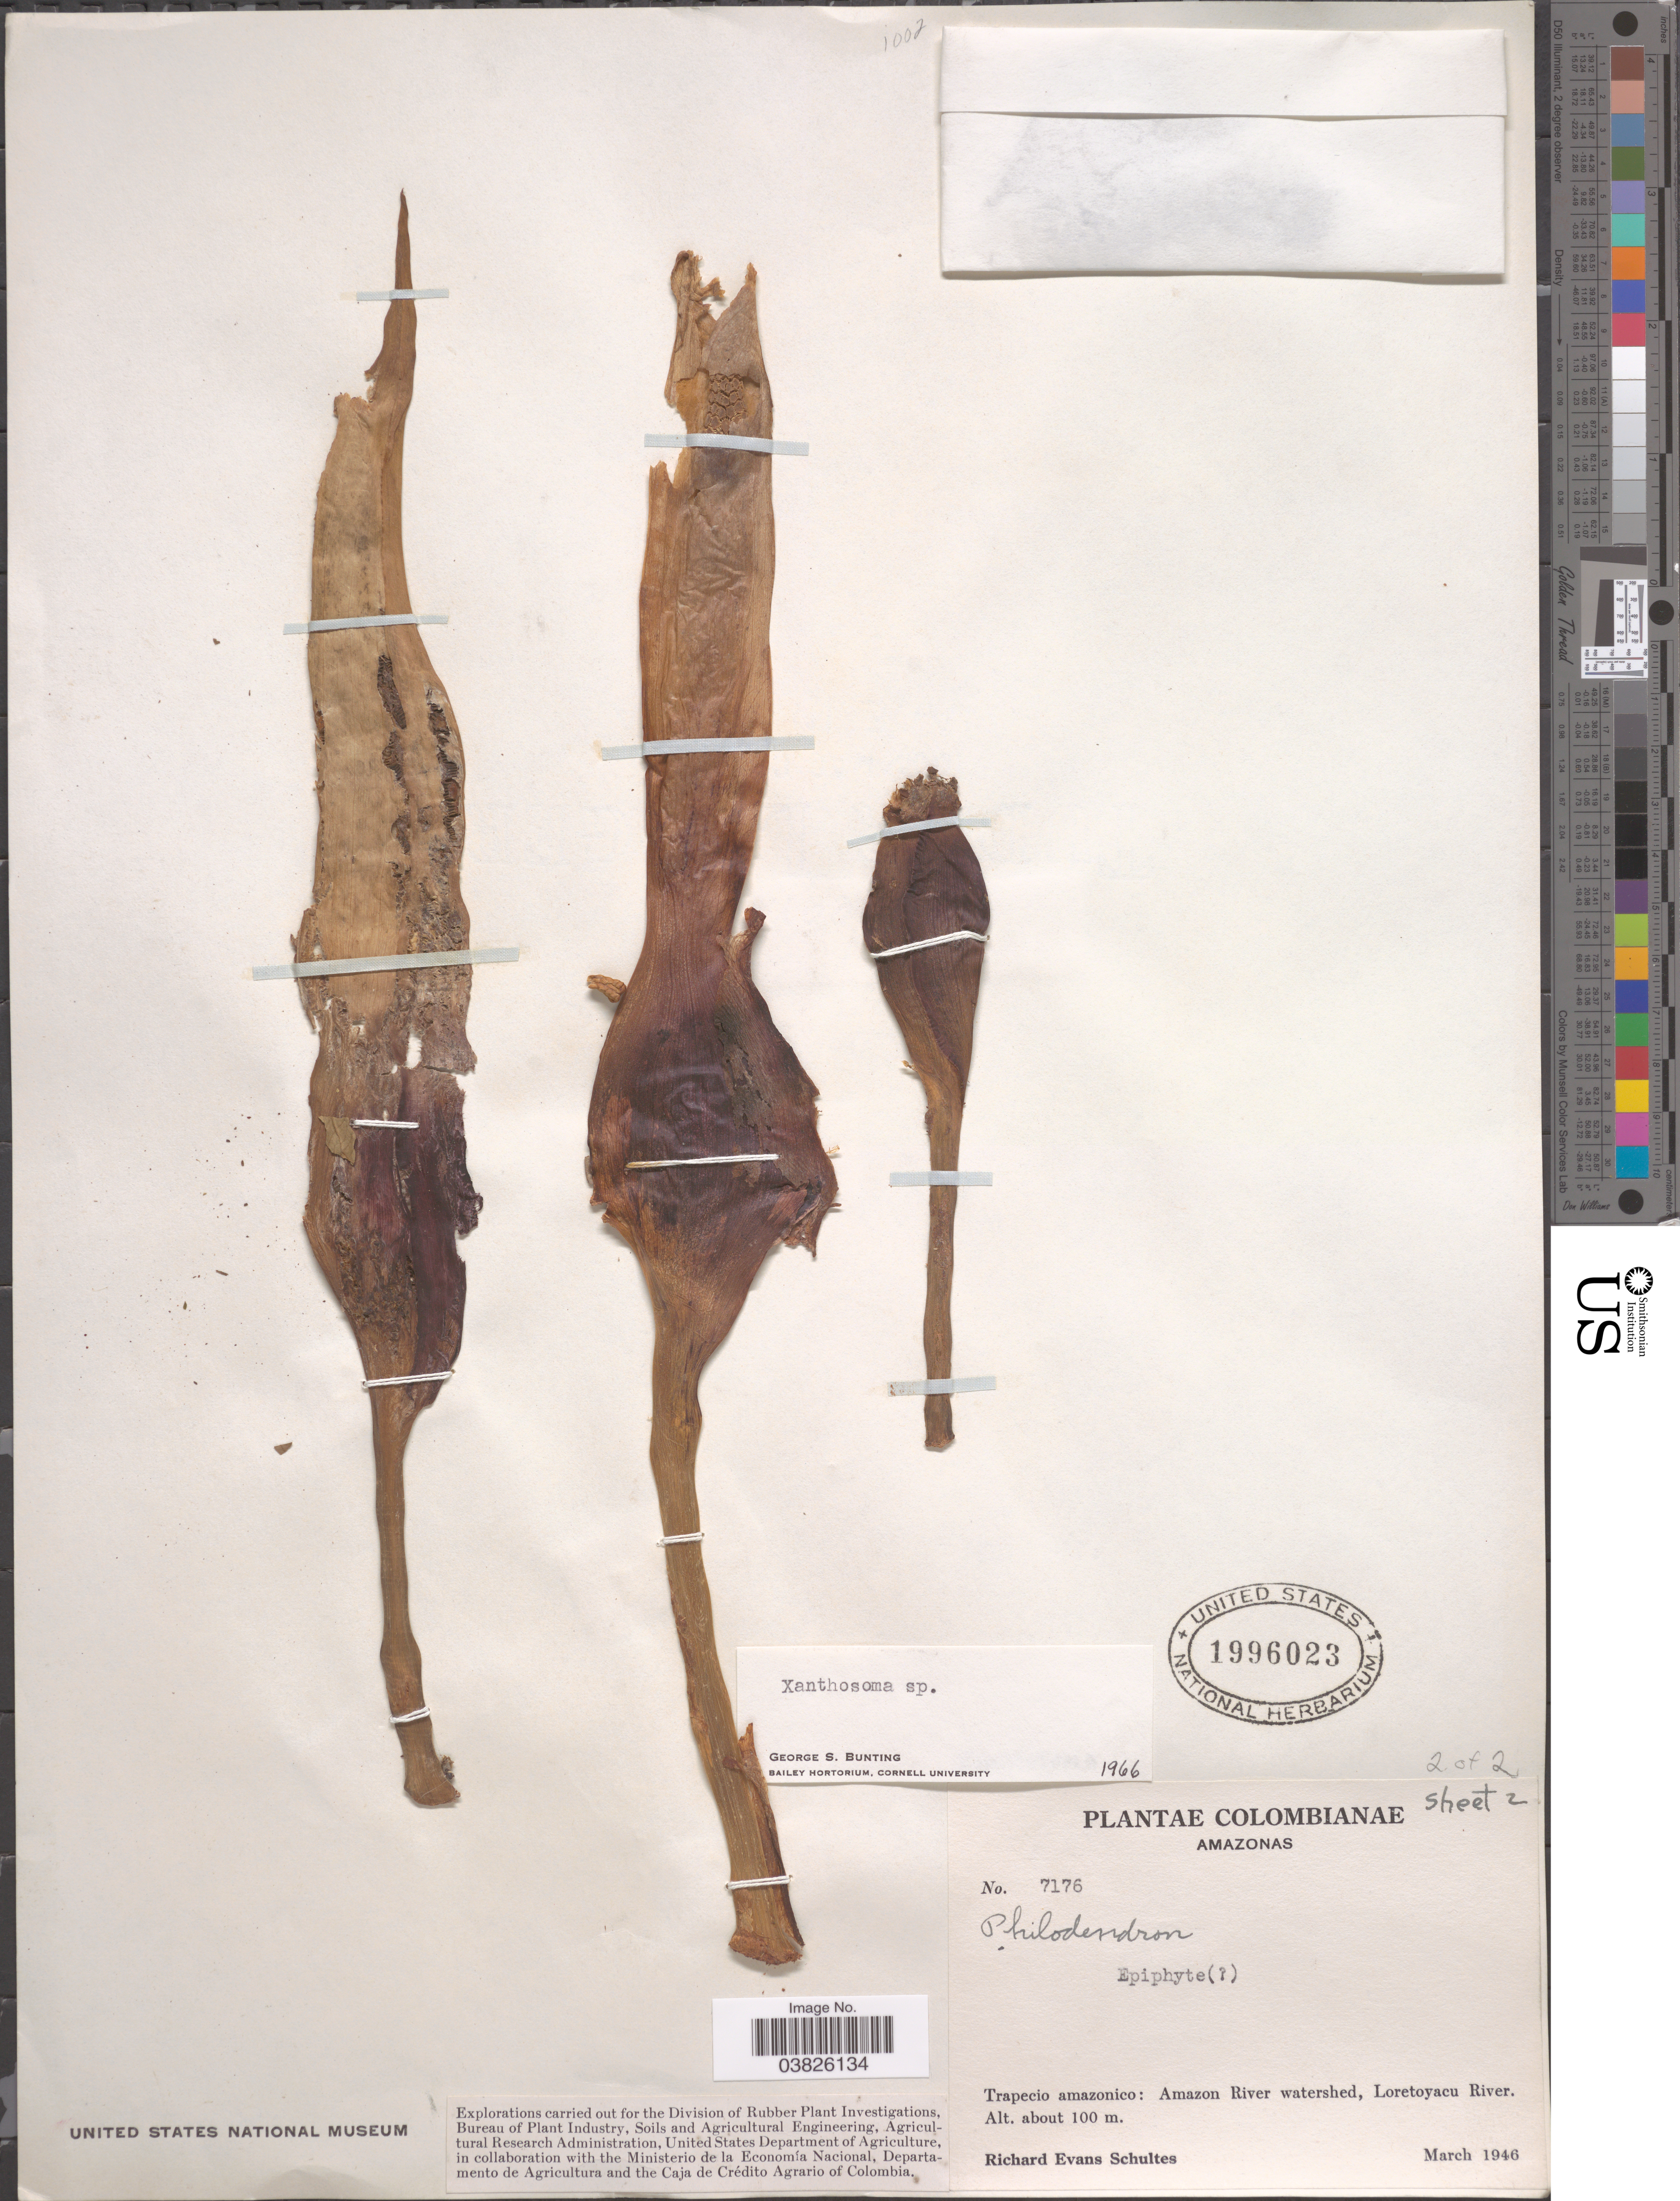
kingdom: Plantae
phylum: Tracheophyta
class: Liliopsida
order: Alismatales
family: Araceae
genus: Xanthosoma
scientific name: Xanthosoma sp.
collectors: R. E. Schultes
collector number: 7176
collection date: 1946-03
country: Colombia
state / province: Amazônas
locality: Trapecio amazonico: Amazon River watershed, Loretoyacu River.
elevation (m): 100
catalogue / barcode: US 1996023